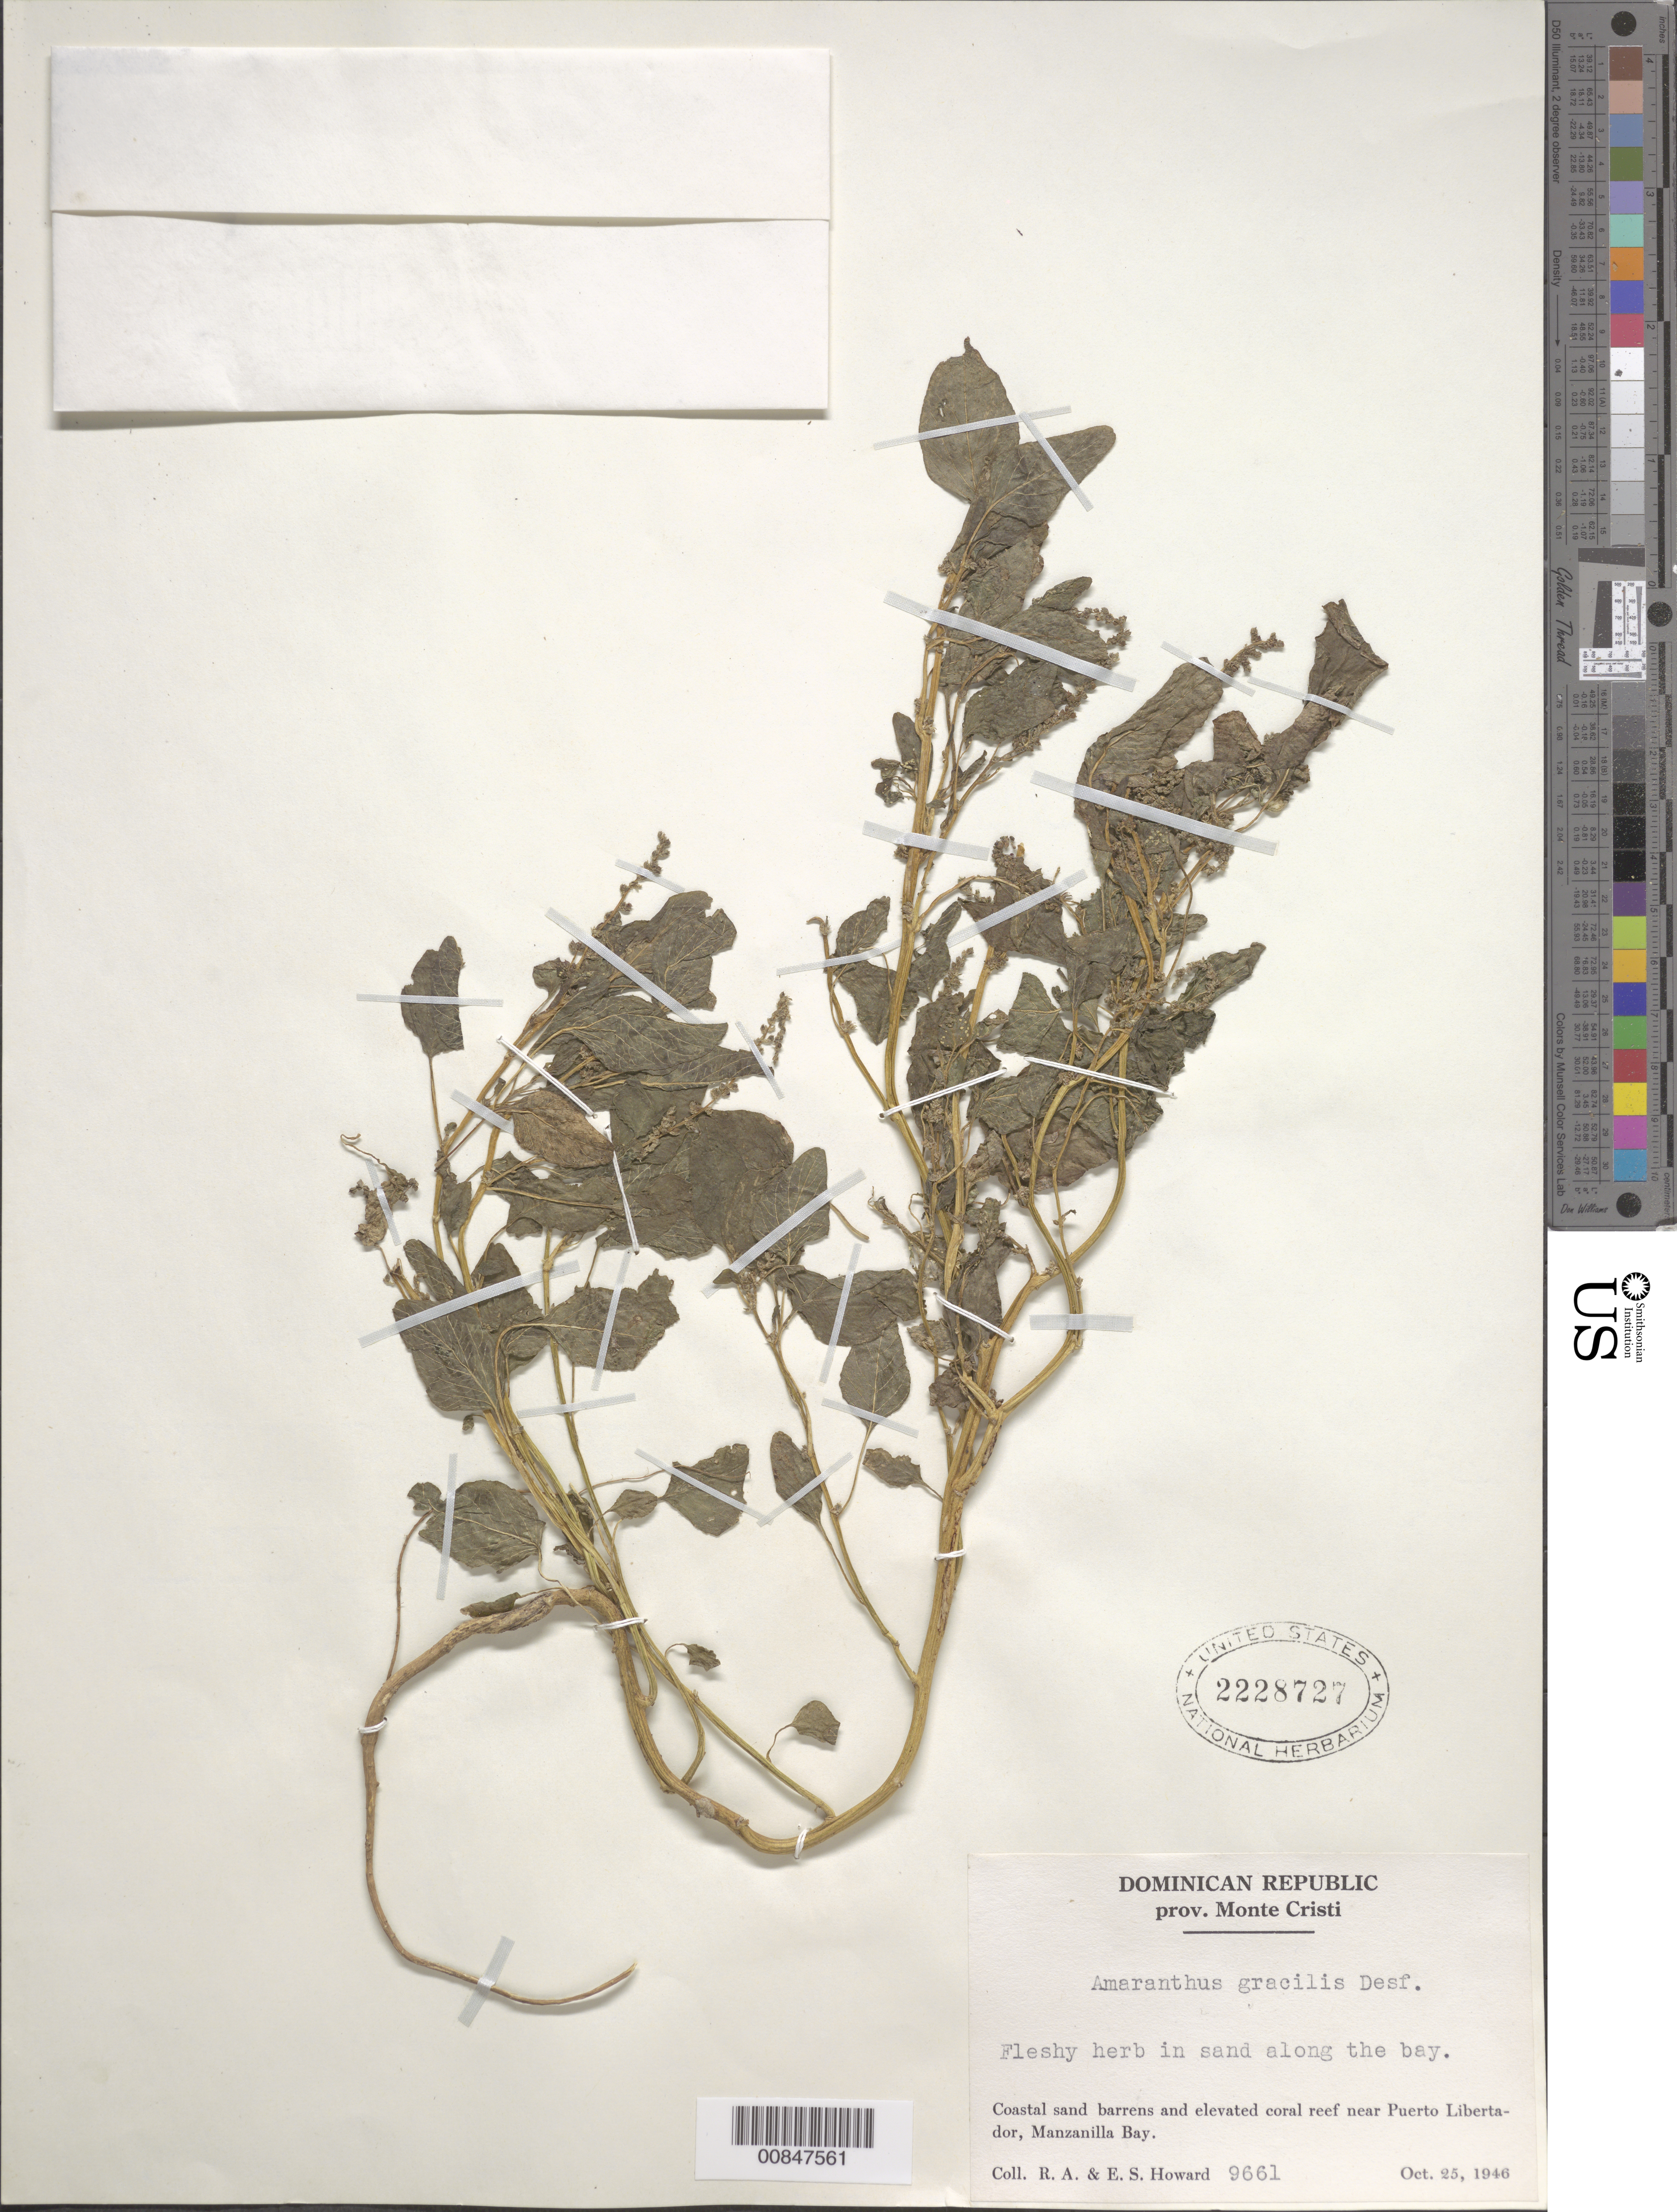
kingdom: Plantae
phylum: Tracheophyta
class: Magnoliopsida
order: Caryophyllales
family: Amaranthaceae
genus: Amaranthus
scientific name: Amaranthus viridis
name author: L.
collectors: R. A. Howard & E. S. Howard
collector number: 9661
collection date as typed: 25 Oct 1946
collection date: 1946-10-25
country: Dominican Republic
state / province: Monte Cristi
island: Hispaniola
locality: Near Puerto Libertador, Manzanilla Bay.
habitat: In sand along the bay. Coastal sand barrens and elevated coral reef.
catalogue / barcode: US 2228727